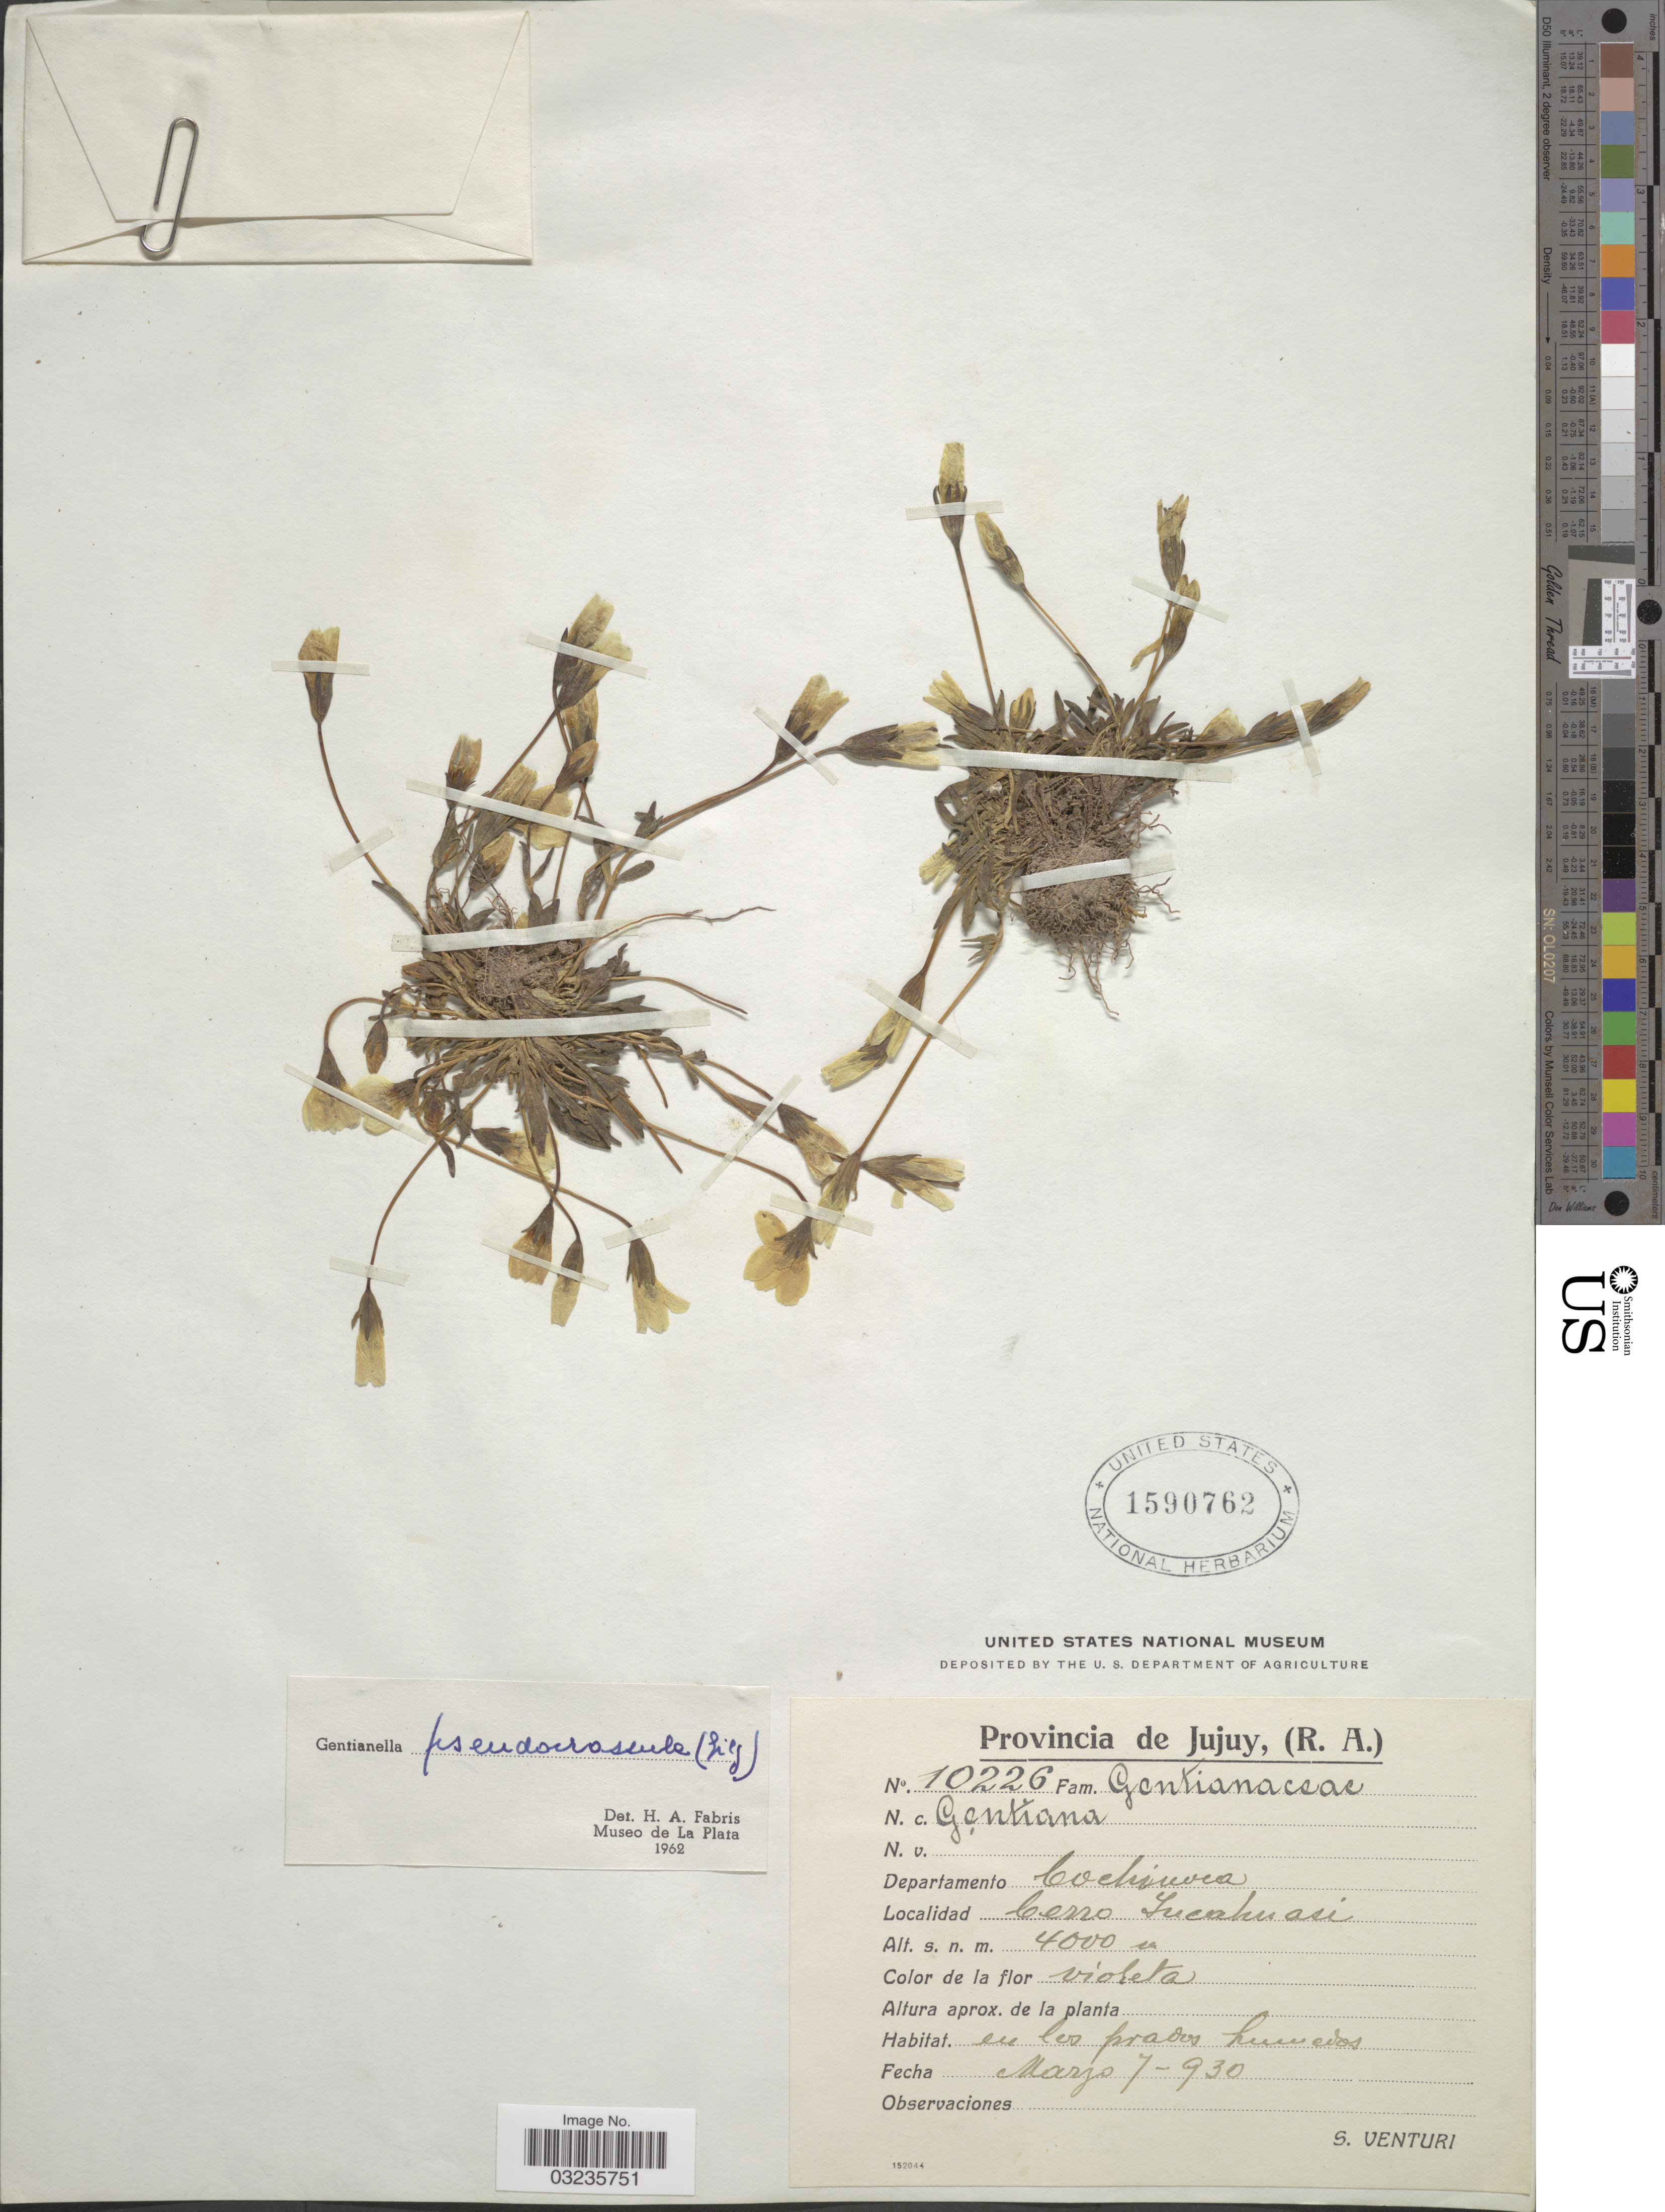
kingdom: Plantae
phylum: Tracheophyta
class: Magnoliopsida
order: Gentianales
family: Gentianaceae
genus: Gentiana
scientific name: Gentiana pseudocrassula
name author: Gilg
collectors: S. Venturi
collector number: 10226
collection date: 1930-03-07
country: Argentina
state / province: Jujuy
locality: Departamento Cochinoca. Cerro Sucahuasi.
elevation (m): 4000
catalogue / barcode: US 1590762